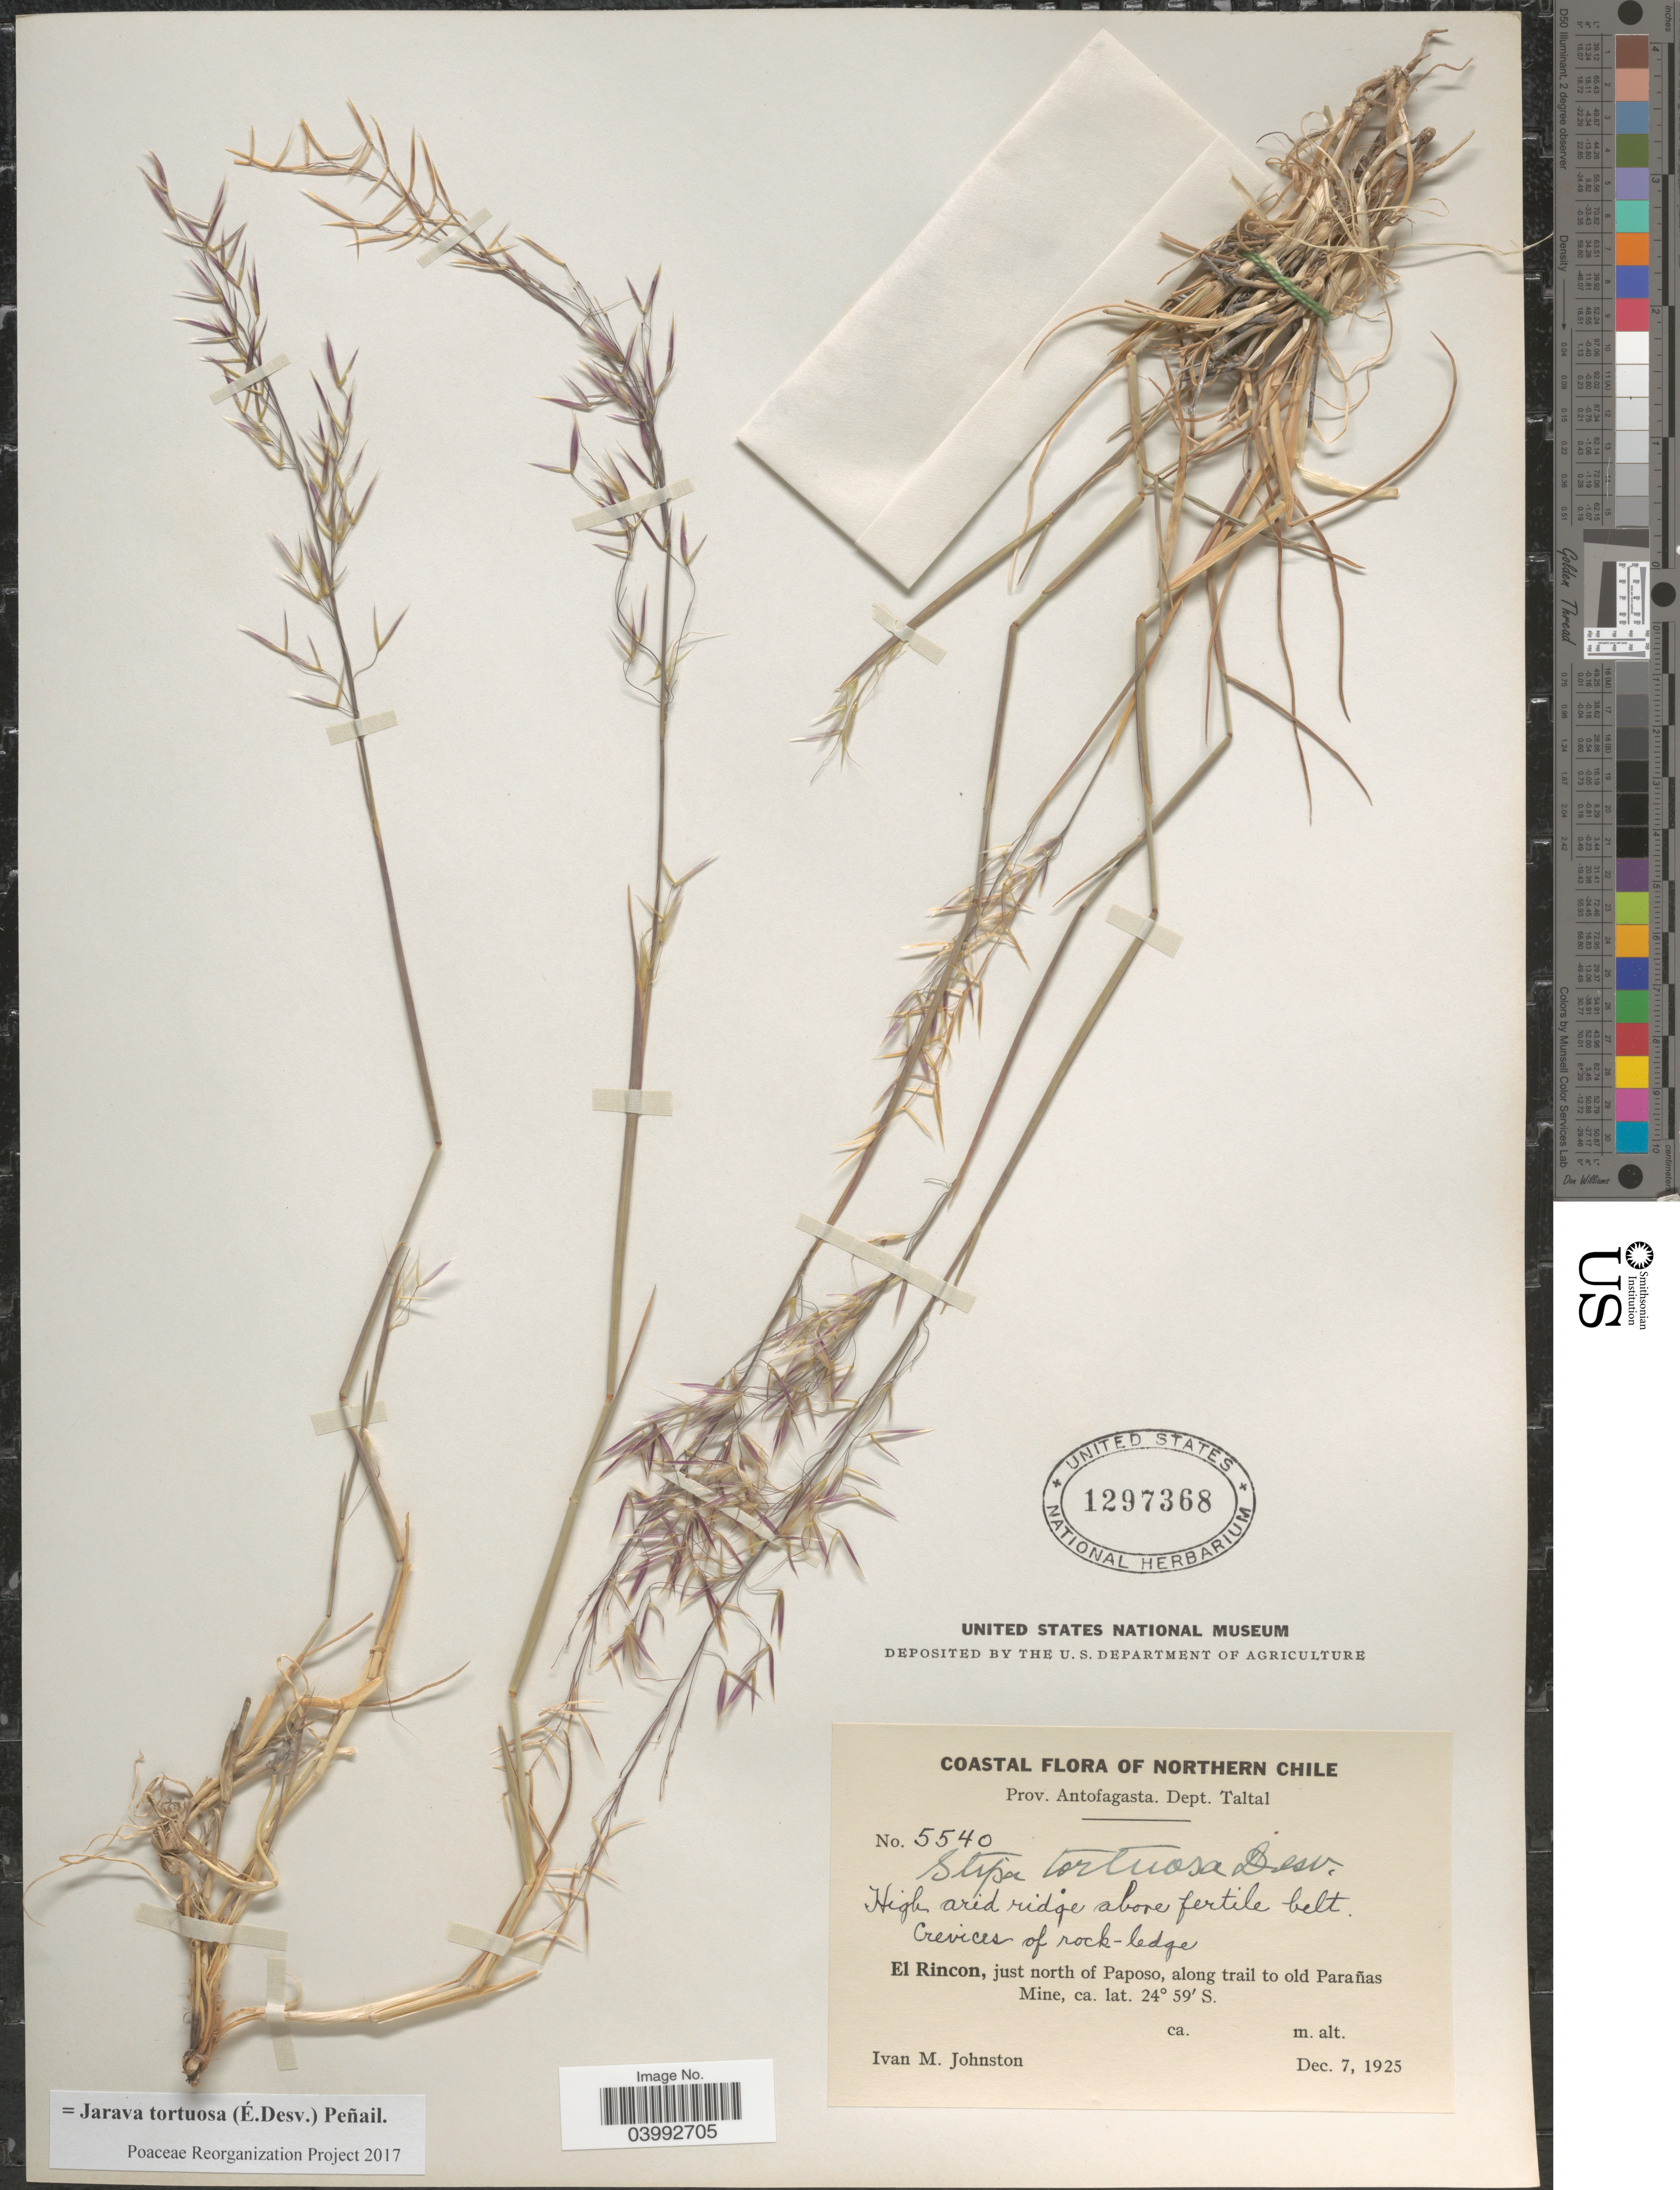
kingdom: Plantae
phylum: Tracheophyta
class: Liliopsida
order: Poales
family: Poaceae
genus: Jarava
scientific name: Jarava tortuosa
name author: (É. Desv.) Peñail.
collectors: I.M. Johnston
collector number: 5540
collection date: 1925-12-07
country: Chile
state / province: Antofagasta (II)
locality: Coastal of Northern Chile. Prov. Antofagasta. Dept. Taltal. El Rincon, just north of Paposo, along trail to old Parañas Mine.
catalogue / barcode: US 1297368